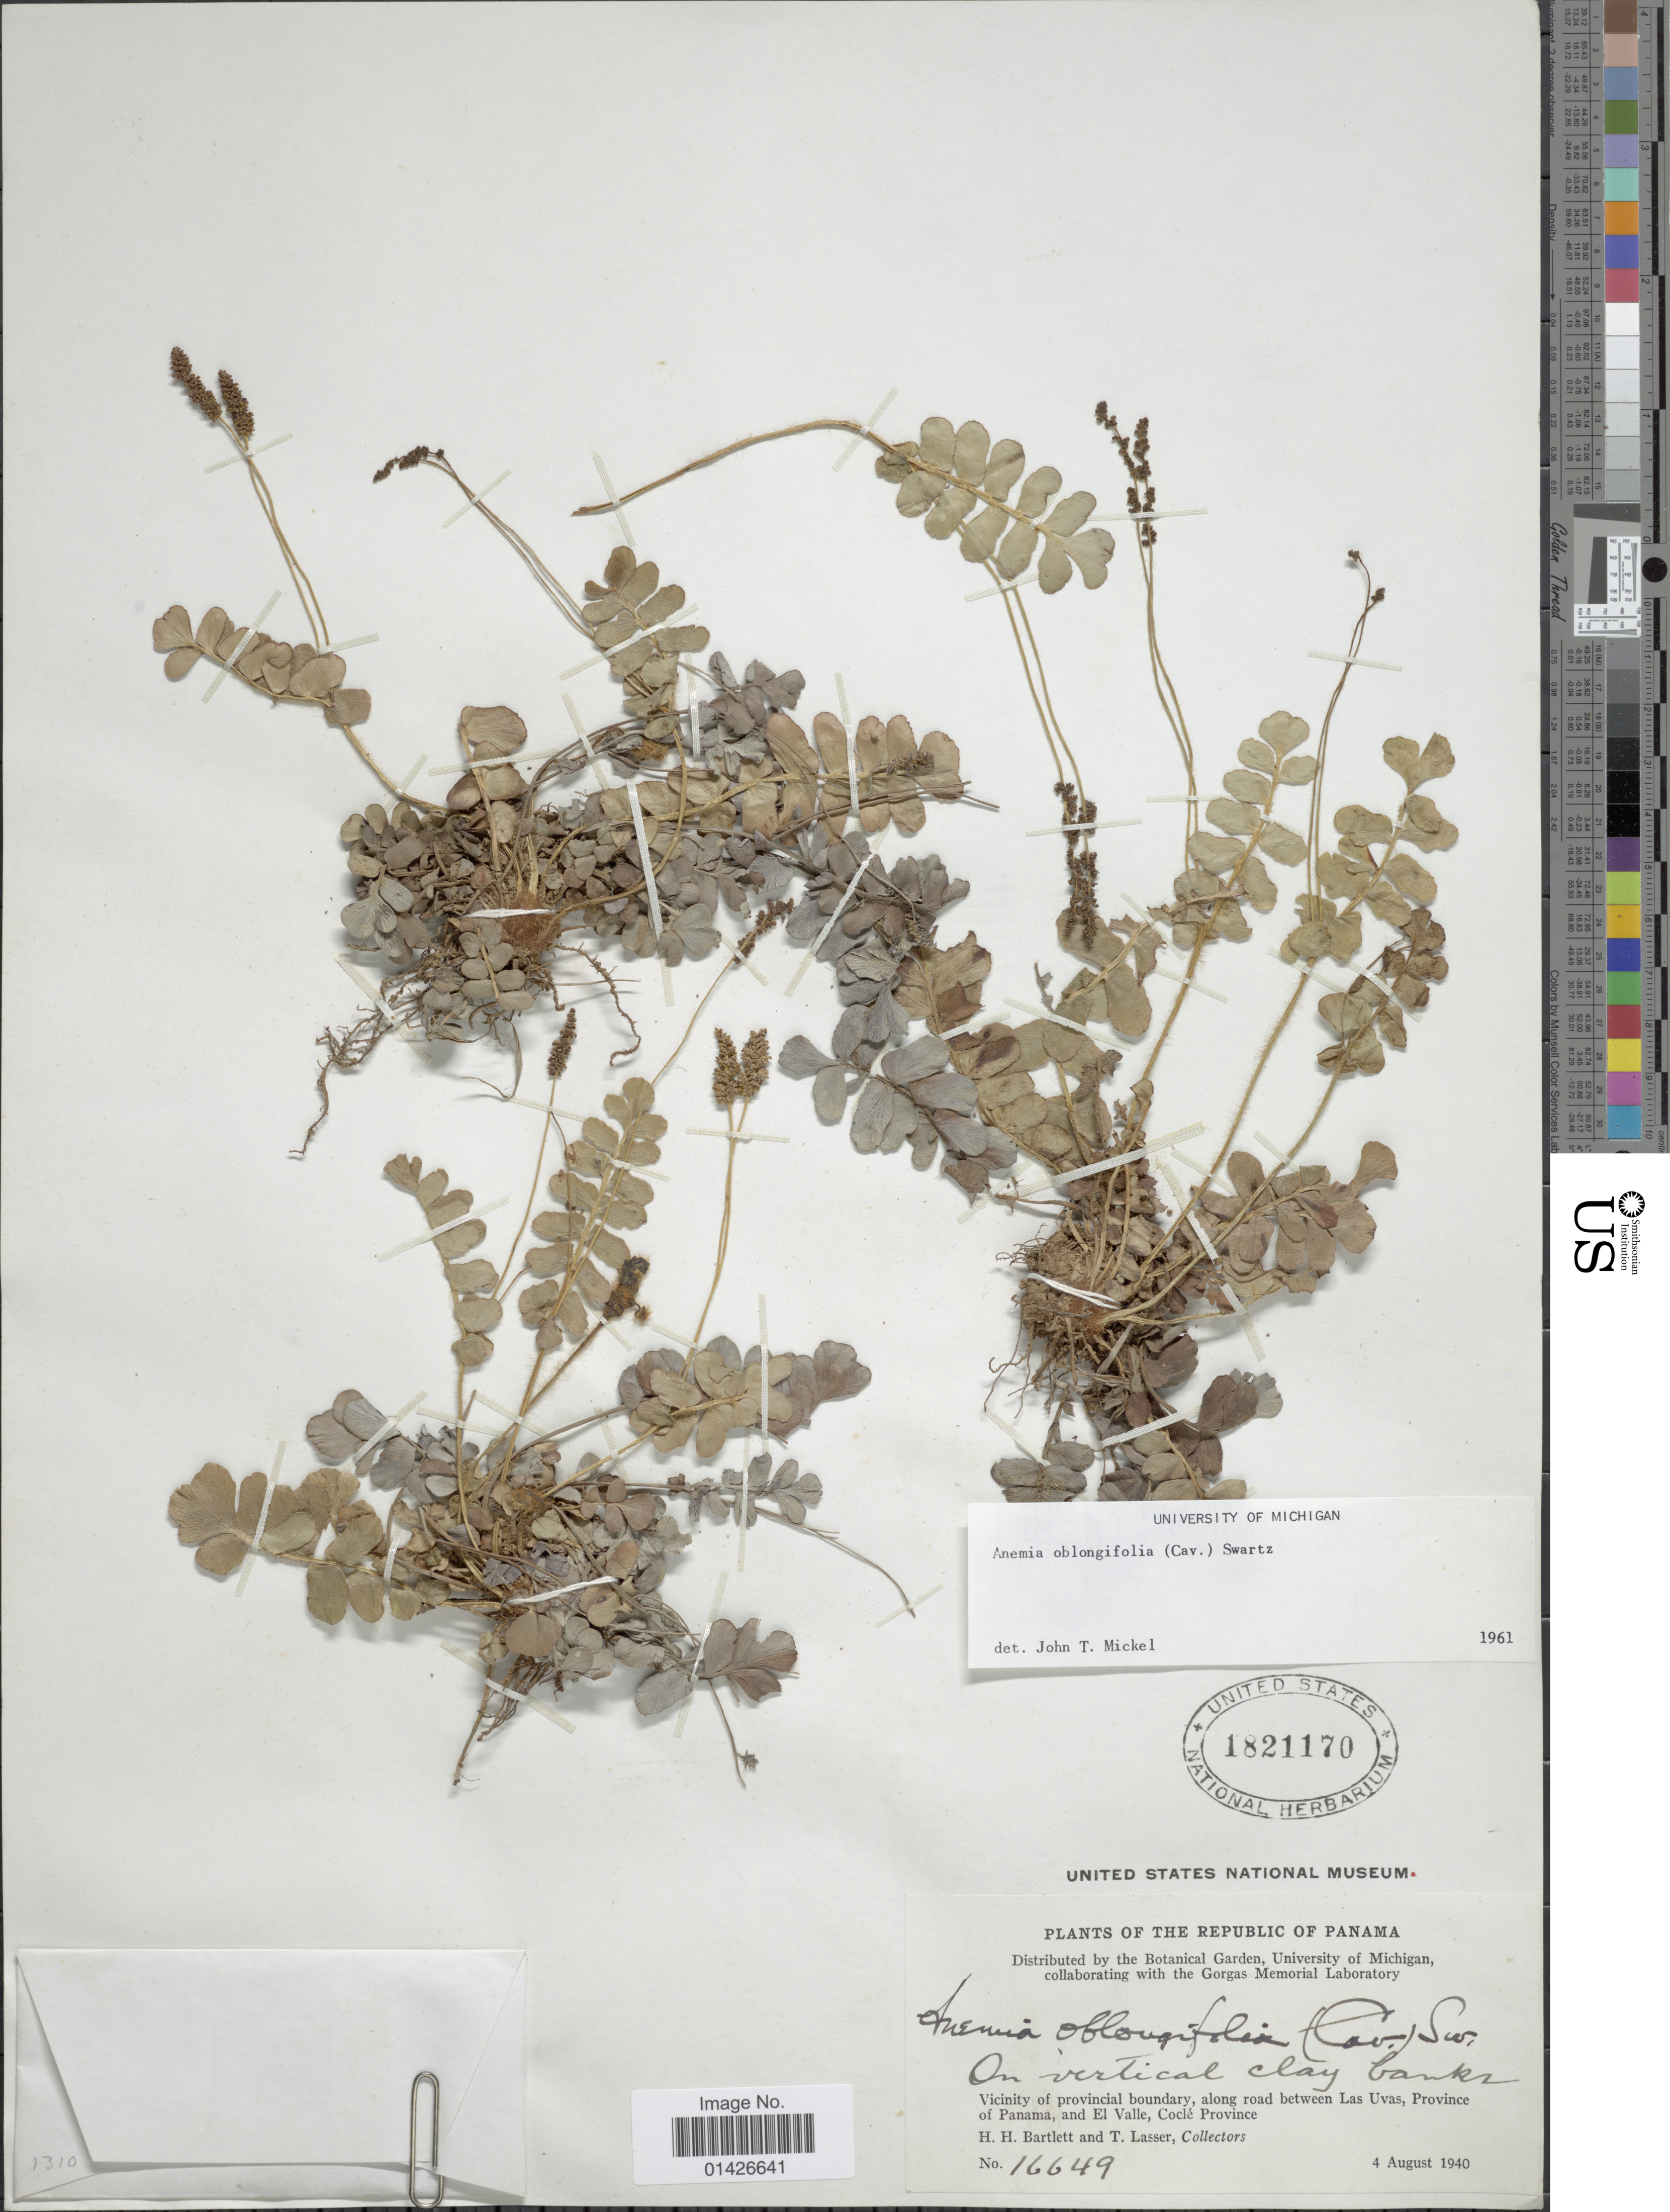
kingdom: Plantae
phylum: Tracheophyta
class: Polypodiopsida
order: Schizaeales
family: Anemiaceae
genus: Anemia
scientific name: Anemia oblongifolia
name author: (Cav.) Sw.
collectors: H. H. Bartlett & T. Lasser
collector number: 16649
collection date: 1940-08-04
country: Panama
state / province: Coclé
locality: The Republic of Panama, Vicinity of provincial boundary, along road between Las Uvas, Province of Panama, and El Valle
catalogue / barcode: US 1821170